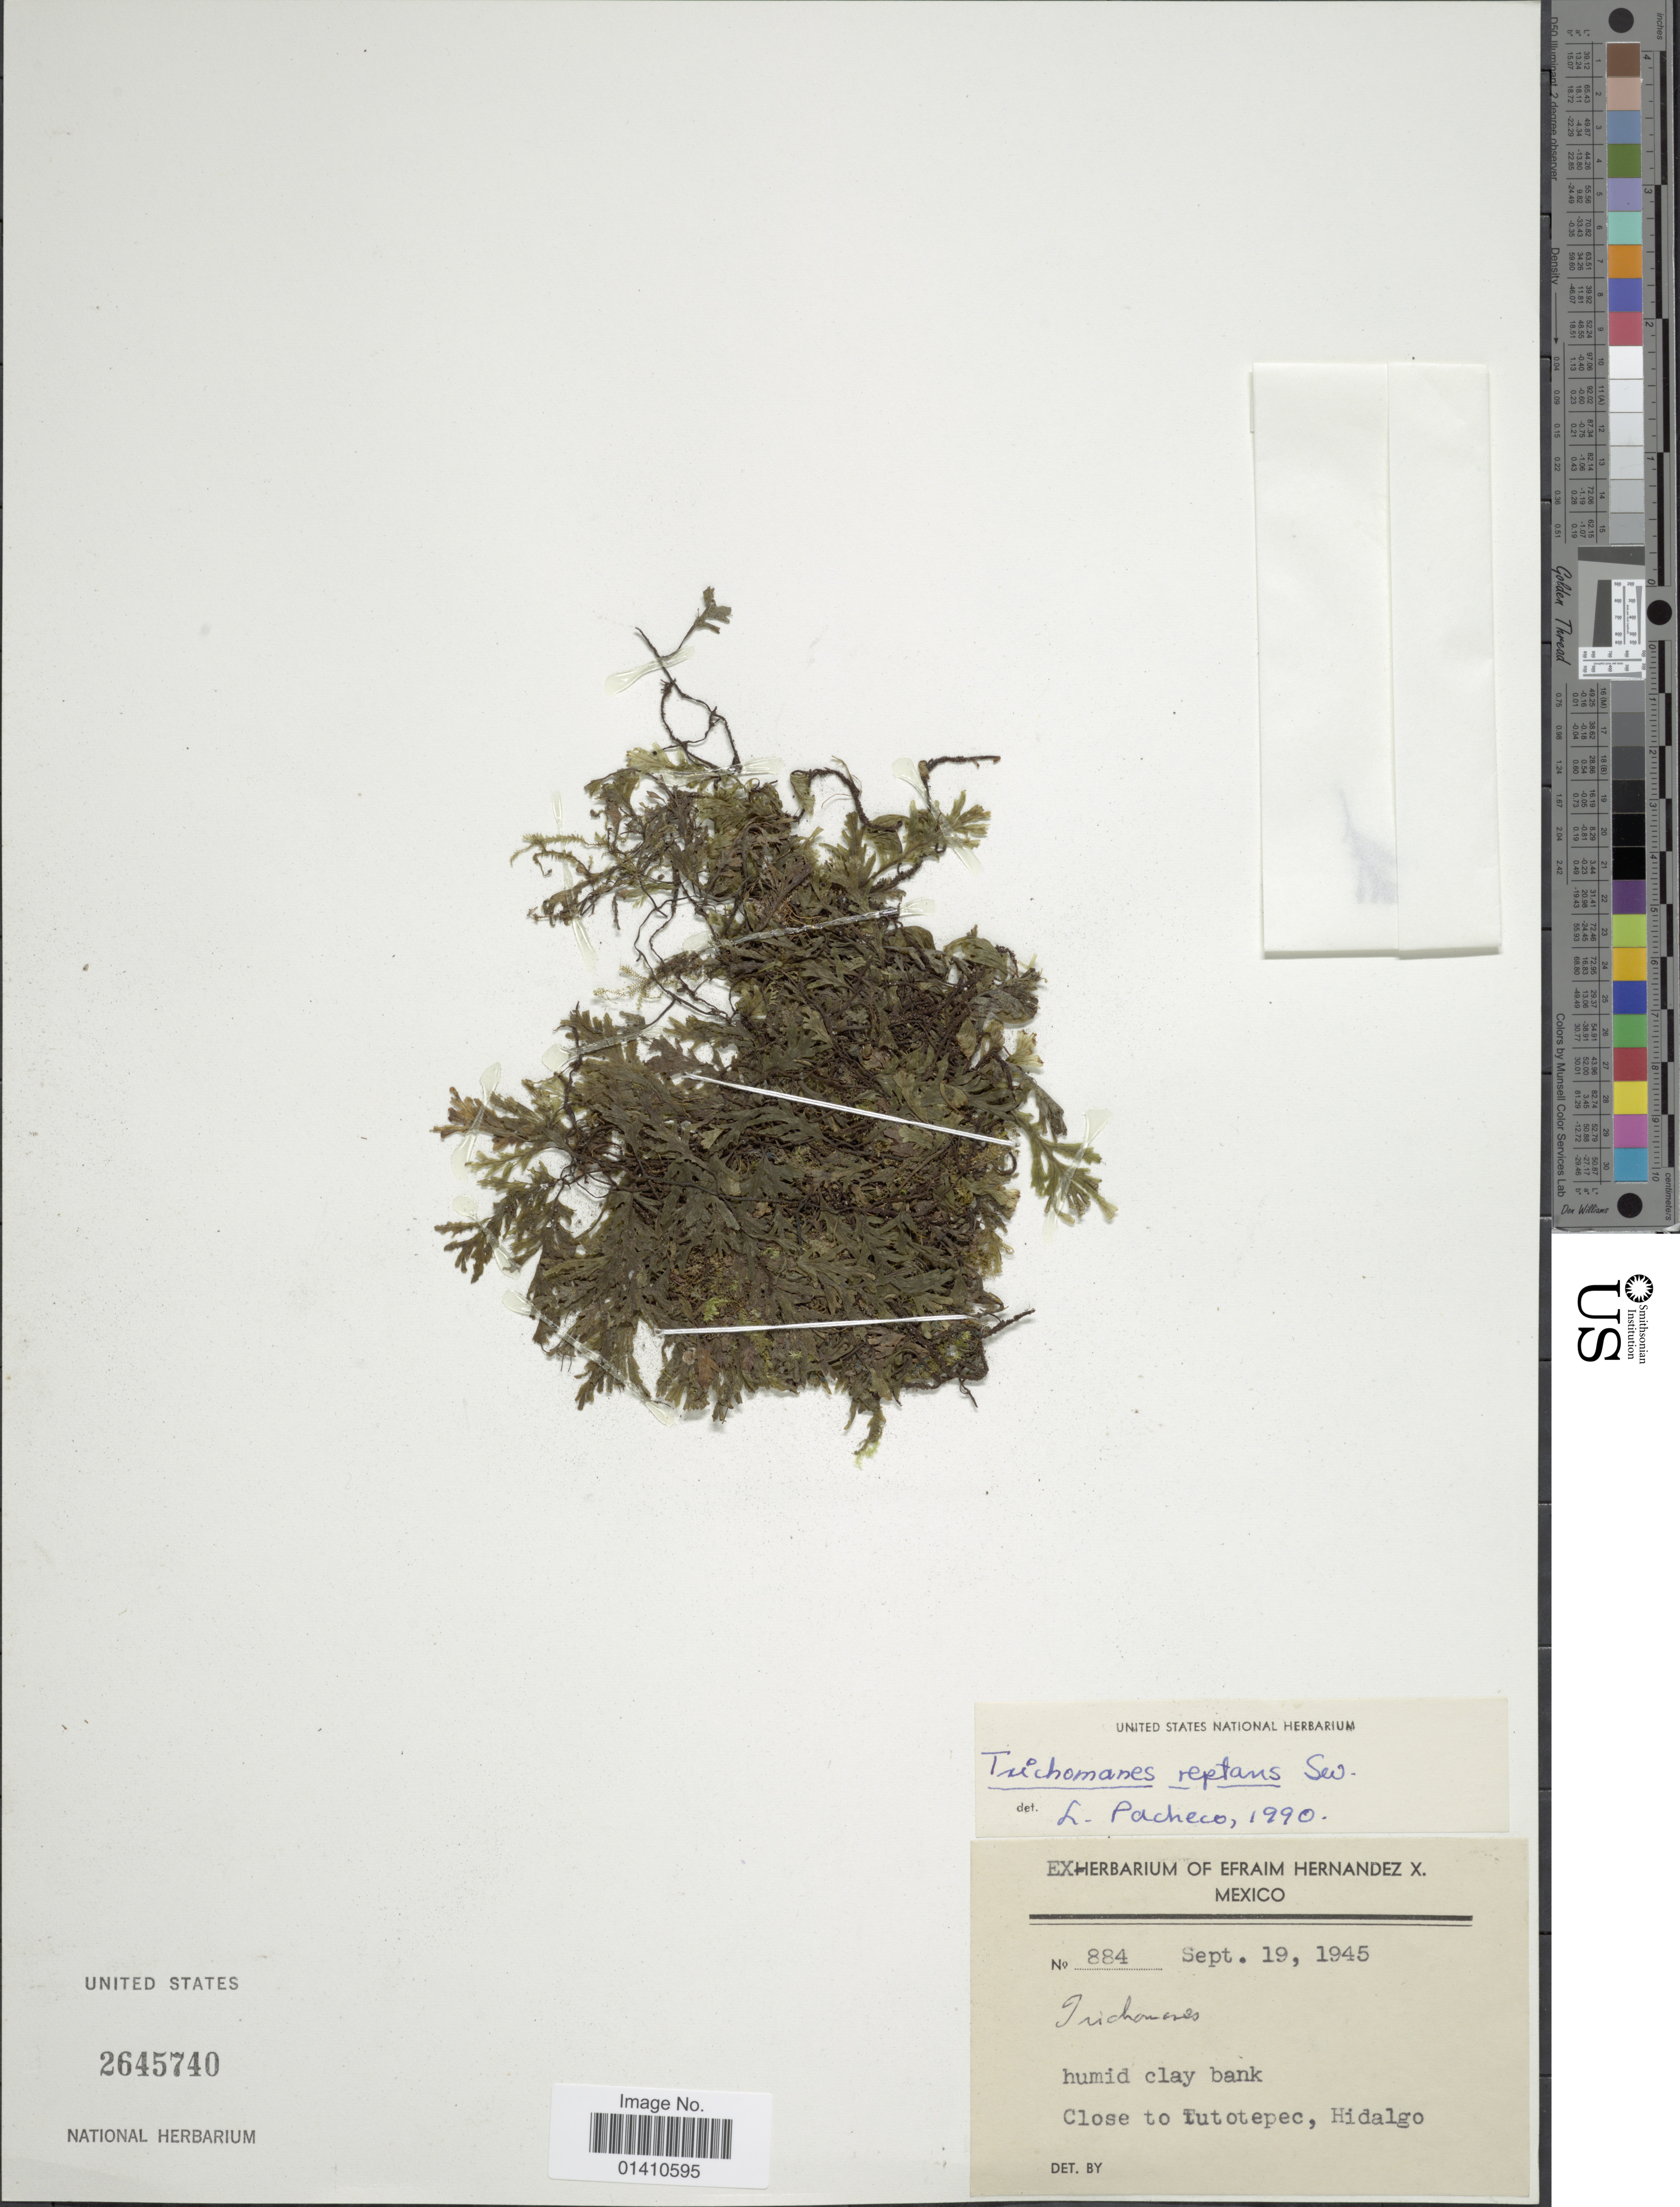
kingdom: Plantae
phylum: Tracheophyta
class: Polypodiopsida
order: Hymenophyllales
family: Hymenophyllaceae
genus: Didymoglossum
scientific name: Didymoglossum reptans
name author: (Sw.) C. Presl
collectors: ex herb. Efraim Hernandez X.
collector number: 884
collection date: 1945-09-19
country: Mexico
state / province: Hidalgo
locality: Humid clay bank, Close to Tutotepec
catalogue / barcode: US 2645740